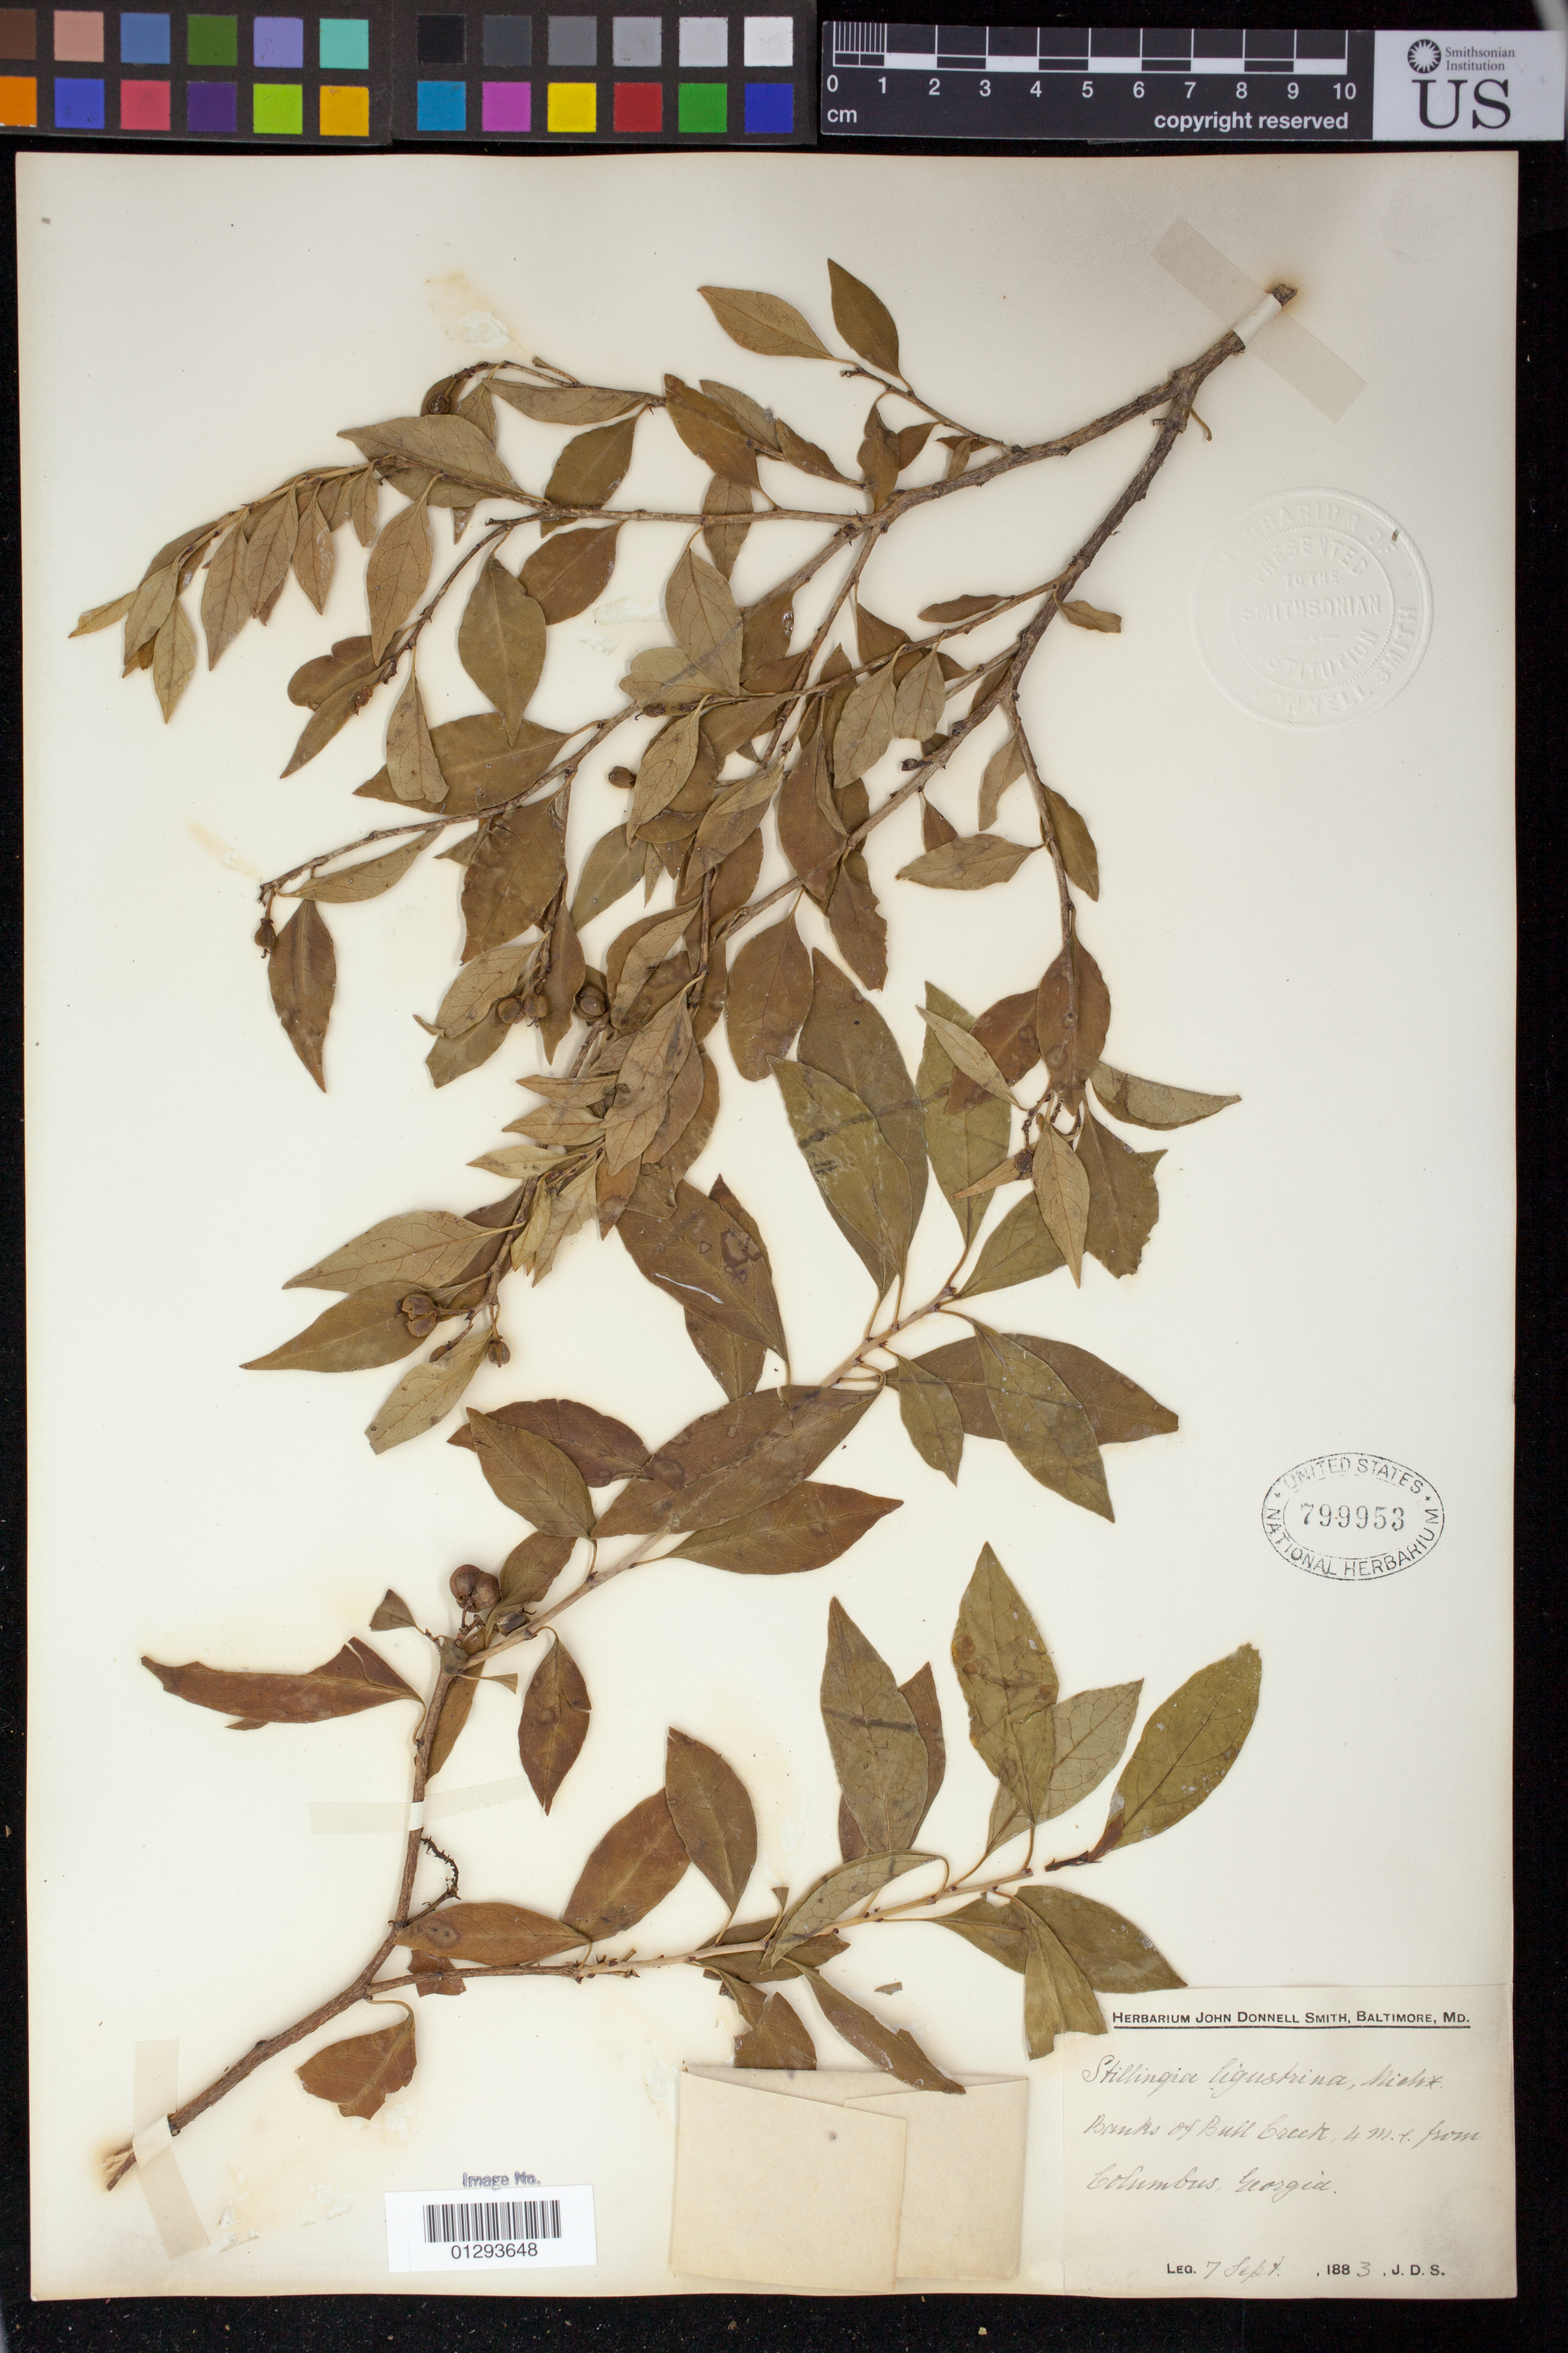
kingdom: Plantae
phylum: Tracheophyta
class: Magnoliopsida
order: Malpighiales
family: Euphorbiaceae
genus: Sebastiania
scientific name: Sebastiania fruticosa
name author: (Bartram) Fernald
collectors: J. Donnell Smith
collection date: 1883-09-07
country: United States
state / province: Georgia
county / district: Muscogee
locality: Banks of Bull Creek, 4 mi. from Columbus.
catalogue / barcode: US 799953